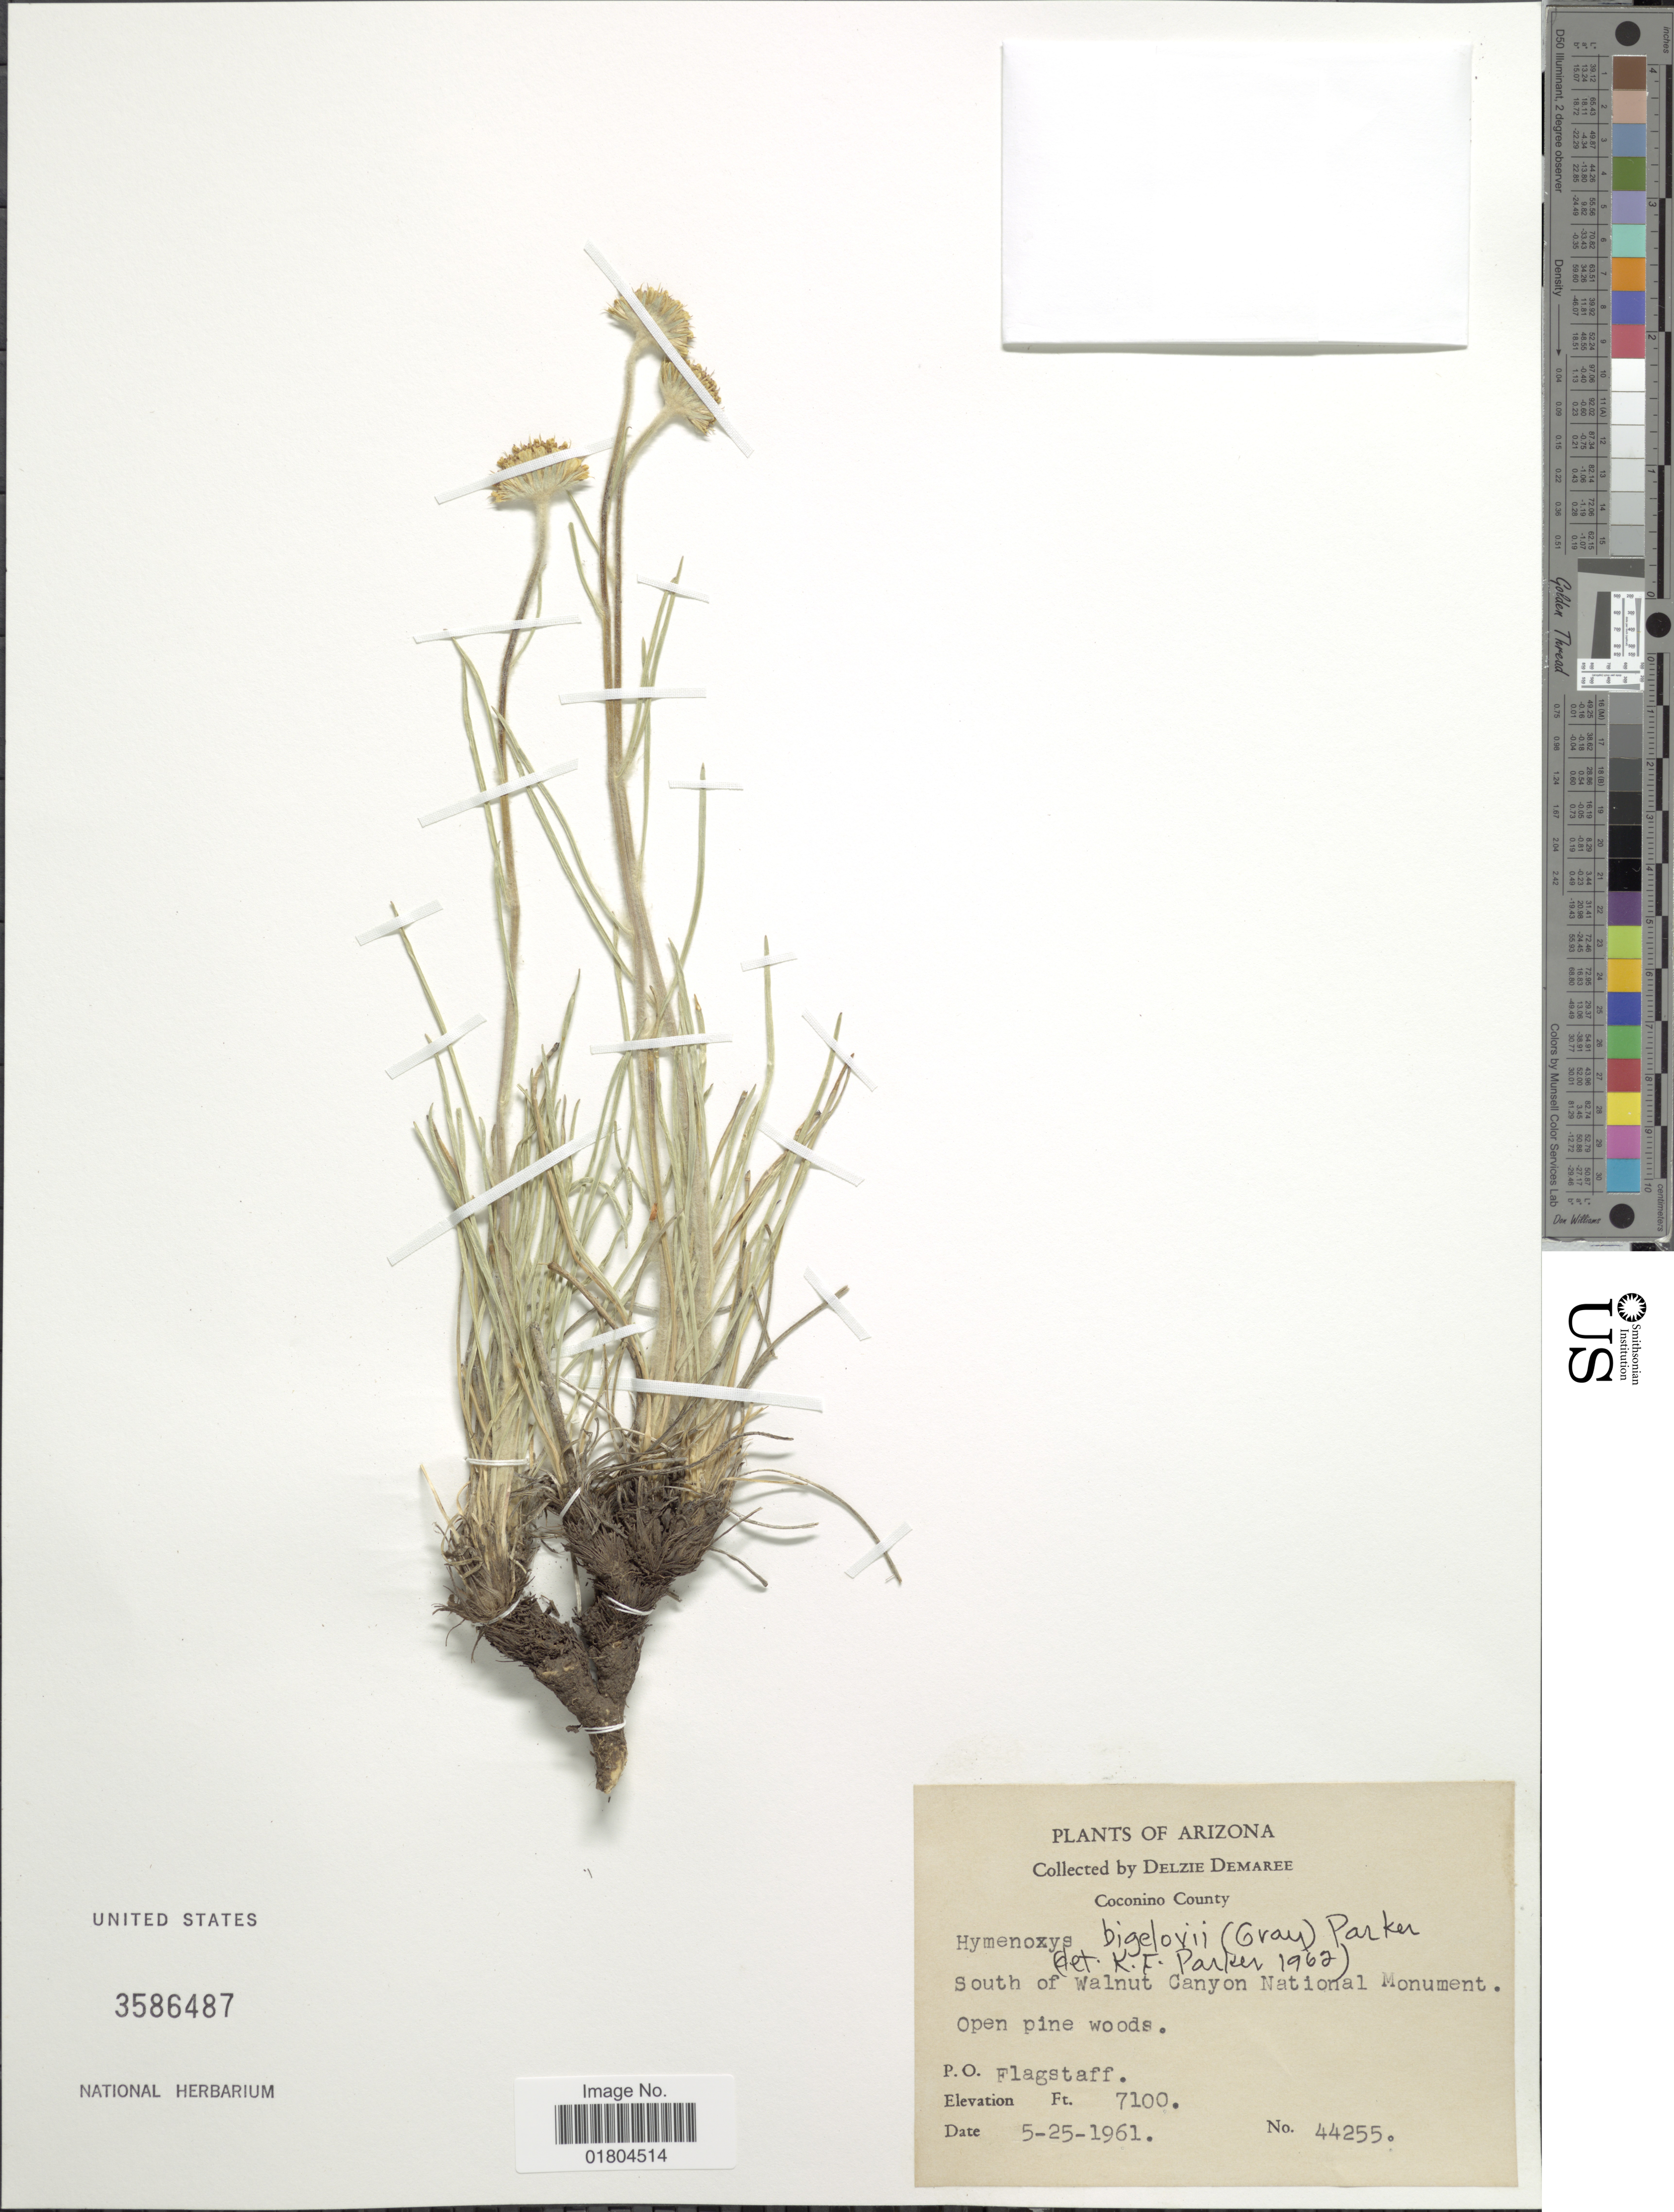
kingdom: Plantae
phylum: Tracheophyta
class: Magnoliopsida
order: Asterales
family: Asteraceae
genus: Hymenoxys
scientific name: Hymenoxys bigelovii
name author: (A. Gray) K.F. Parker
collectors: D. Demaree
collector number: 44255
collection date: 1961-05-25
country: United States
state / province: Arizona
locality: Coconino County. South of Walnut Canyon National Monument. P. O. Flagstaff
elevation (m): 2164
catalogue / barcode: US 3586487